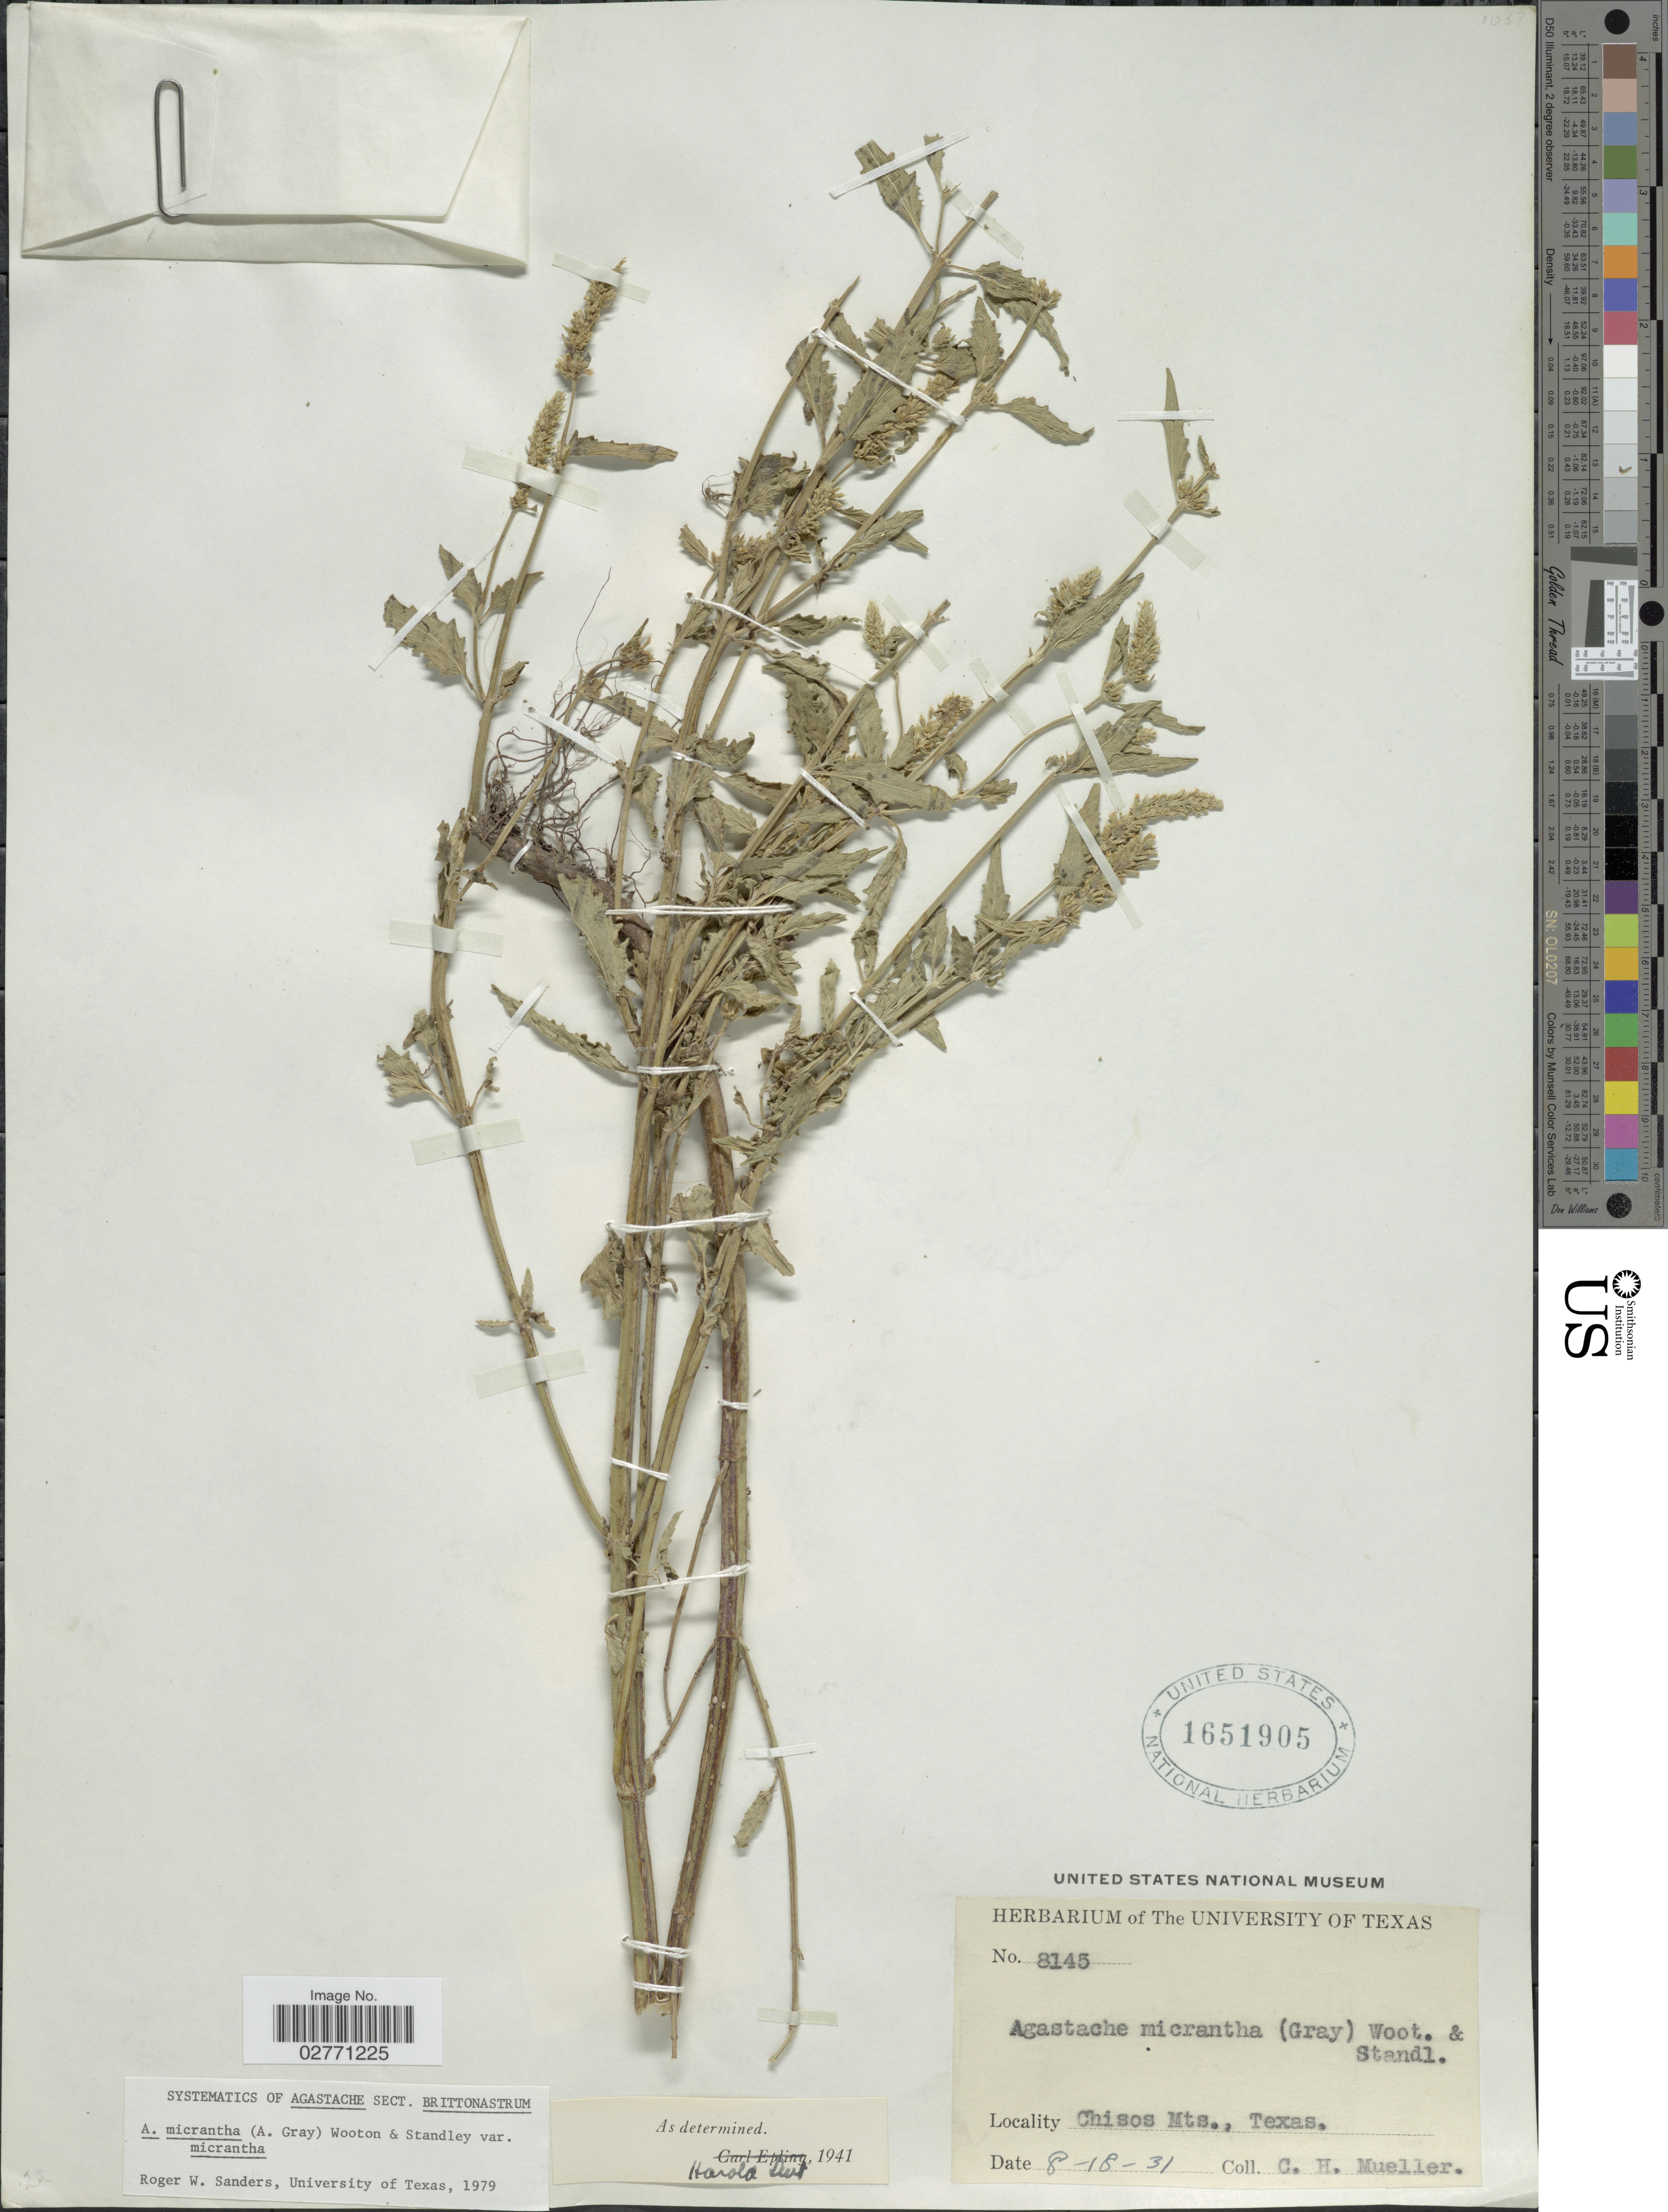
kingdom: Plantae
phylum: Tracheophyta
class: Magnoliopsida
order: Lamiales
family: Lamiaceae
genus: Agastache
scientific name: Agastache micrantha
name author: (A. Gray) Wooton & Standl.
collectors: C. H. Mueller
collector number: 8145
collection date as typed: Transcribed d/m/y: 18/8/31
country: United States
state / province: Texas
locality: Chisos Mts., Texas.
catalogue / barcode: US 1651905